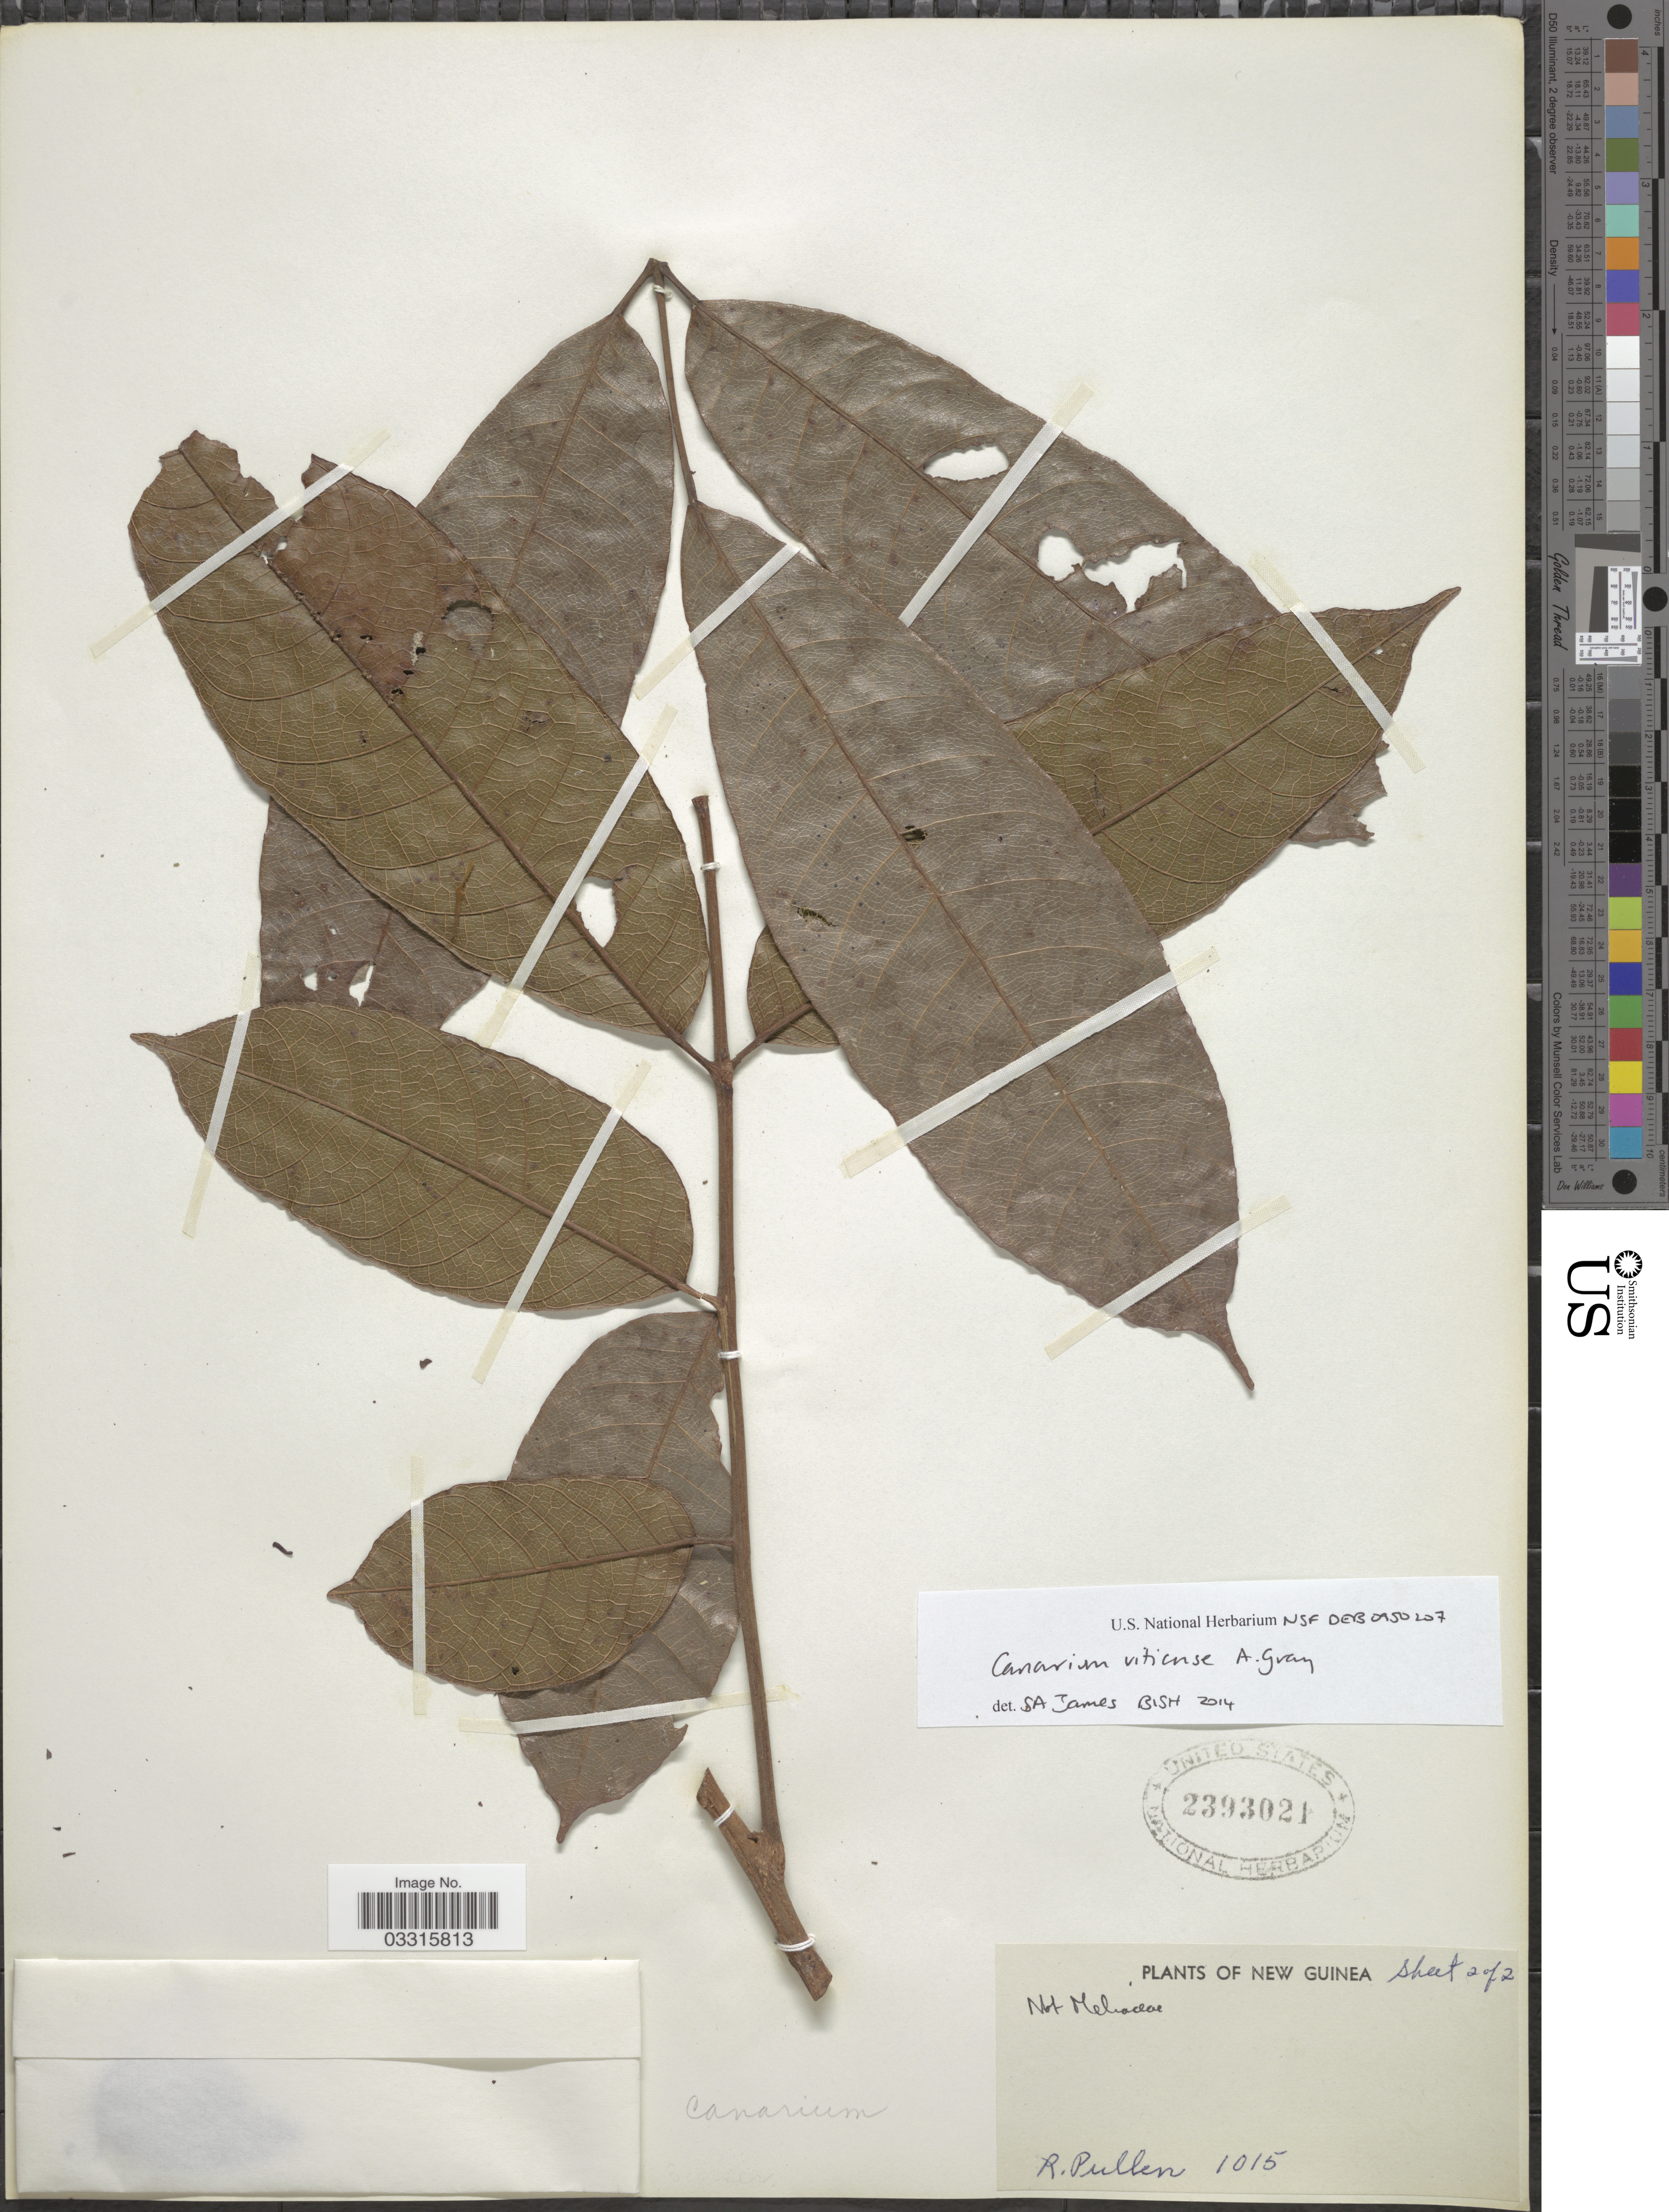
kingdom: Plantae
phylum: Tracheophyta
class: Magnoliopsida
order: Sapindales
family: Burseraceae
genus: Canarium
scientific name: Canarium vitiense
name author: A. Gray in Wilkes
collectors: R. Pullen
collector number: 1015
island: New Guinea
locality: New Guinea.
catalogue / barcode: US 2393021